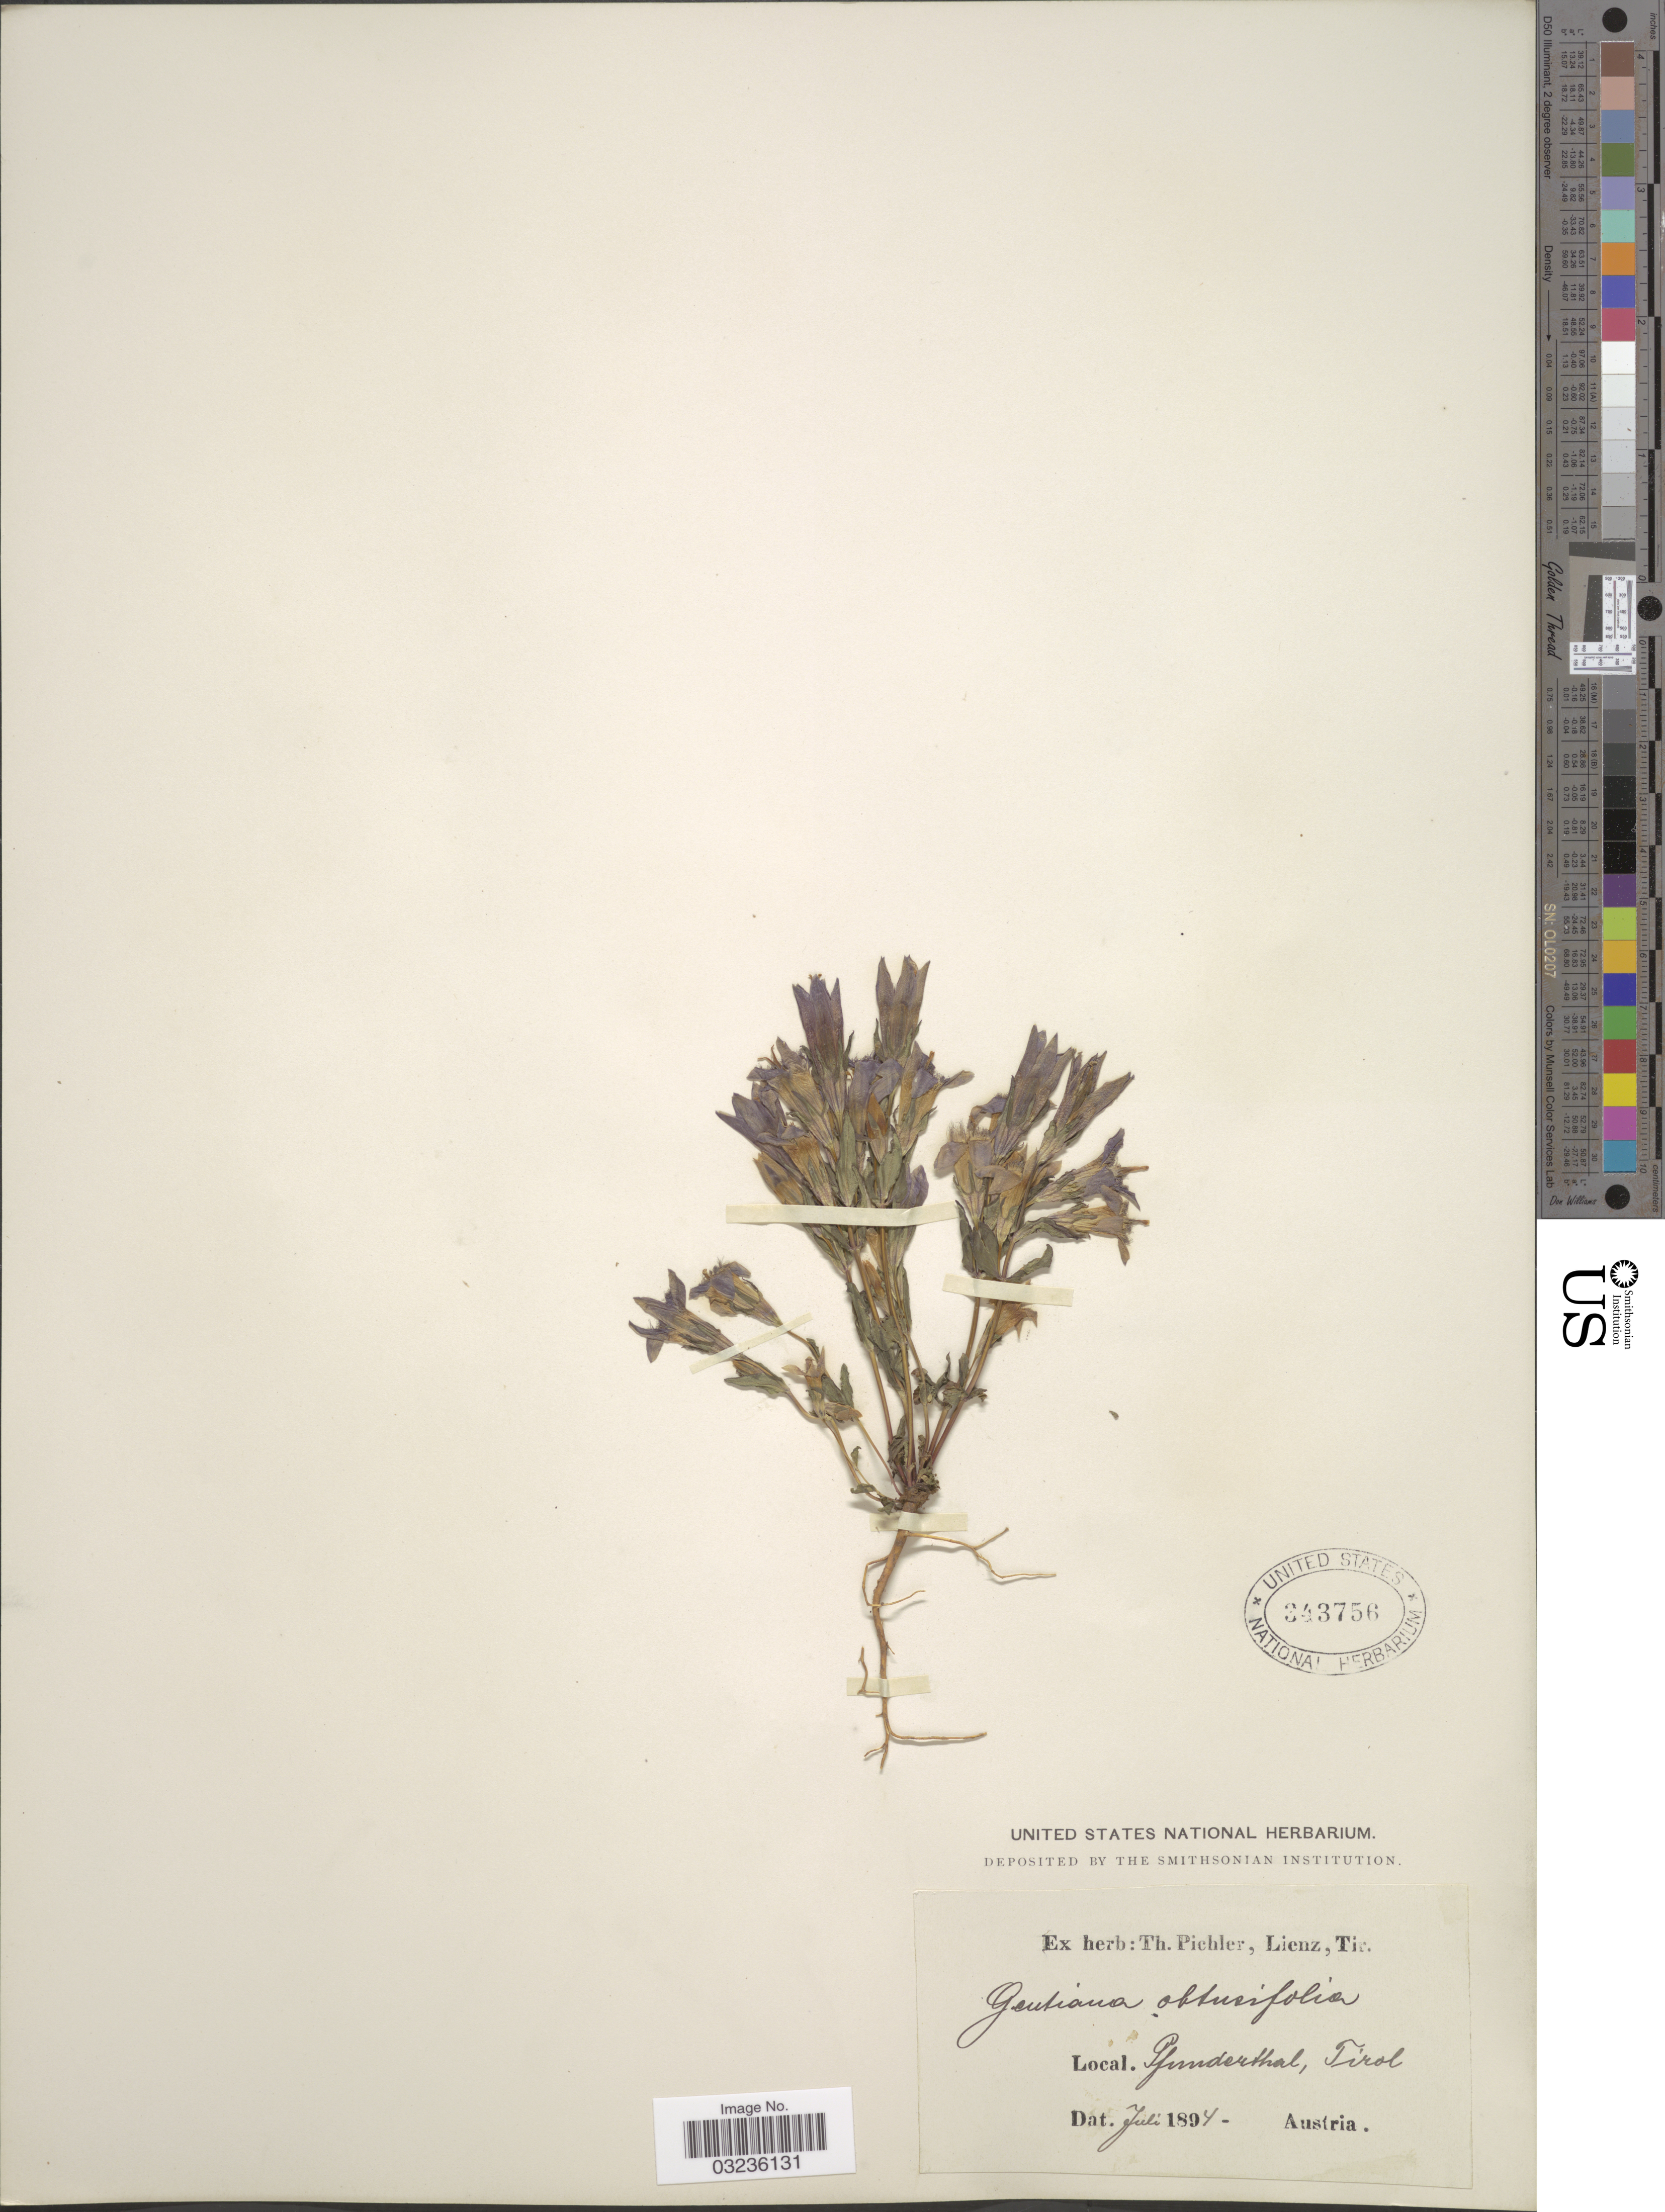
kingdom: Plantae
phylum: Tracheophyta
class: Magnoliopsida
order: Gentianales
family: Gentianaceae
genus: Gentiana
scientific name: Gentiana obtusifolia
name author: (F.W. Schmidt) Willd.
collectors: T. Pichler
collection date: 1894-07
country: Austria / Italy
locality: Pfunderthal, Tirol.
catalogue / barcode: US 343756